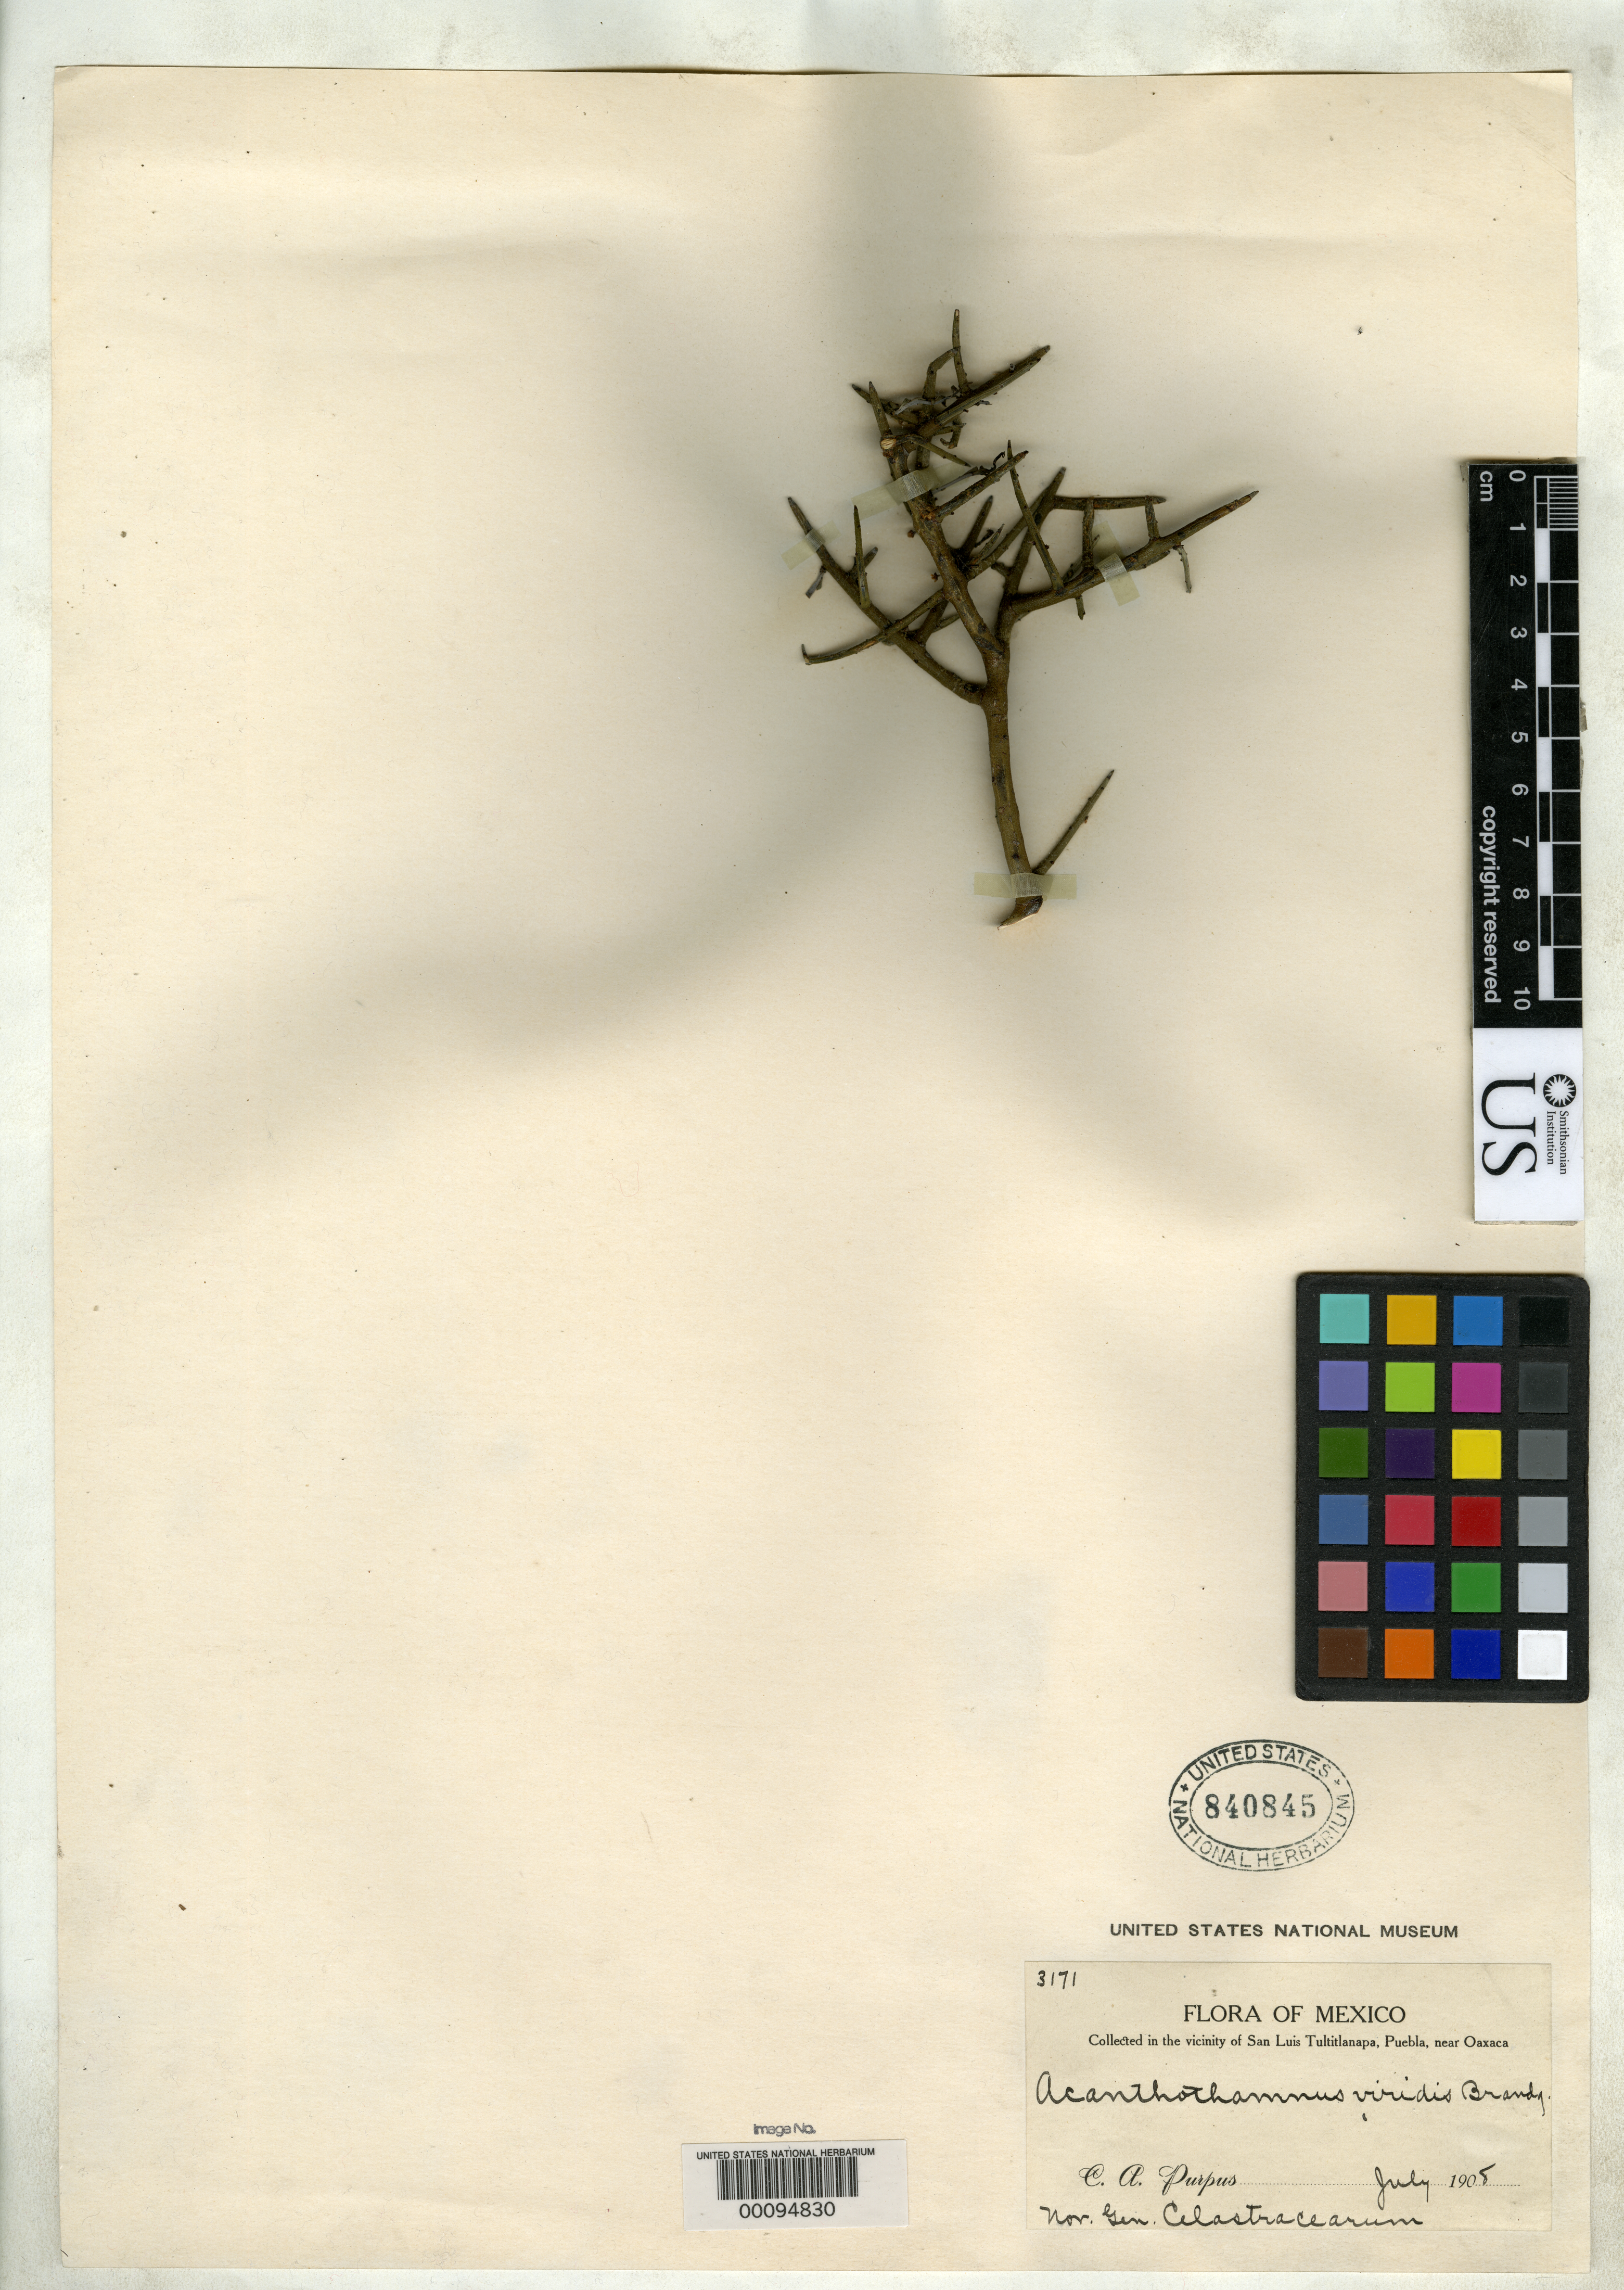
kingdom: Plantae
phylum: Tracheophyta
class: Magnoliopsida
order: Celastrales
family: Celastraceae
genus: Acanthothamnus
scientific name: Acanthothamnus viridis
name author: Brandegee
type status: Isotype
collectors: C. A. Purpus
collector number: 3171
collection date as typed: Jul 1908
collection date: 1908-07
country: Mexico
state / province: Puebla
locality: Barranca de Tlacuilosto.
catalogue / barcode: US 840845